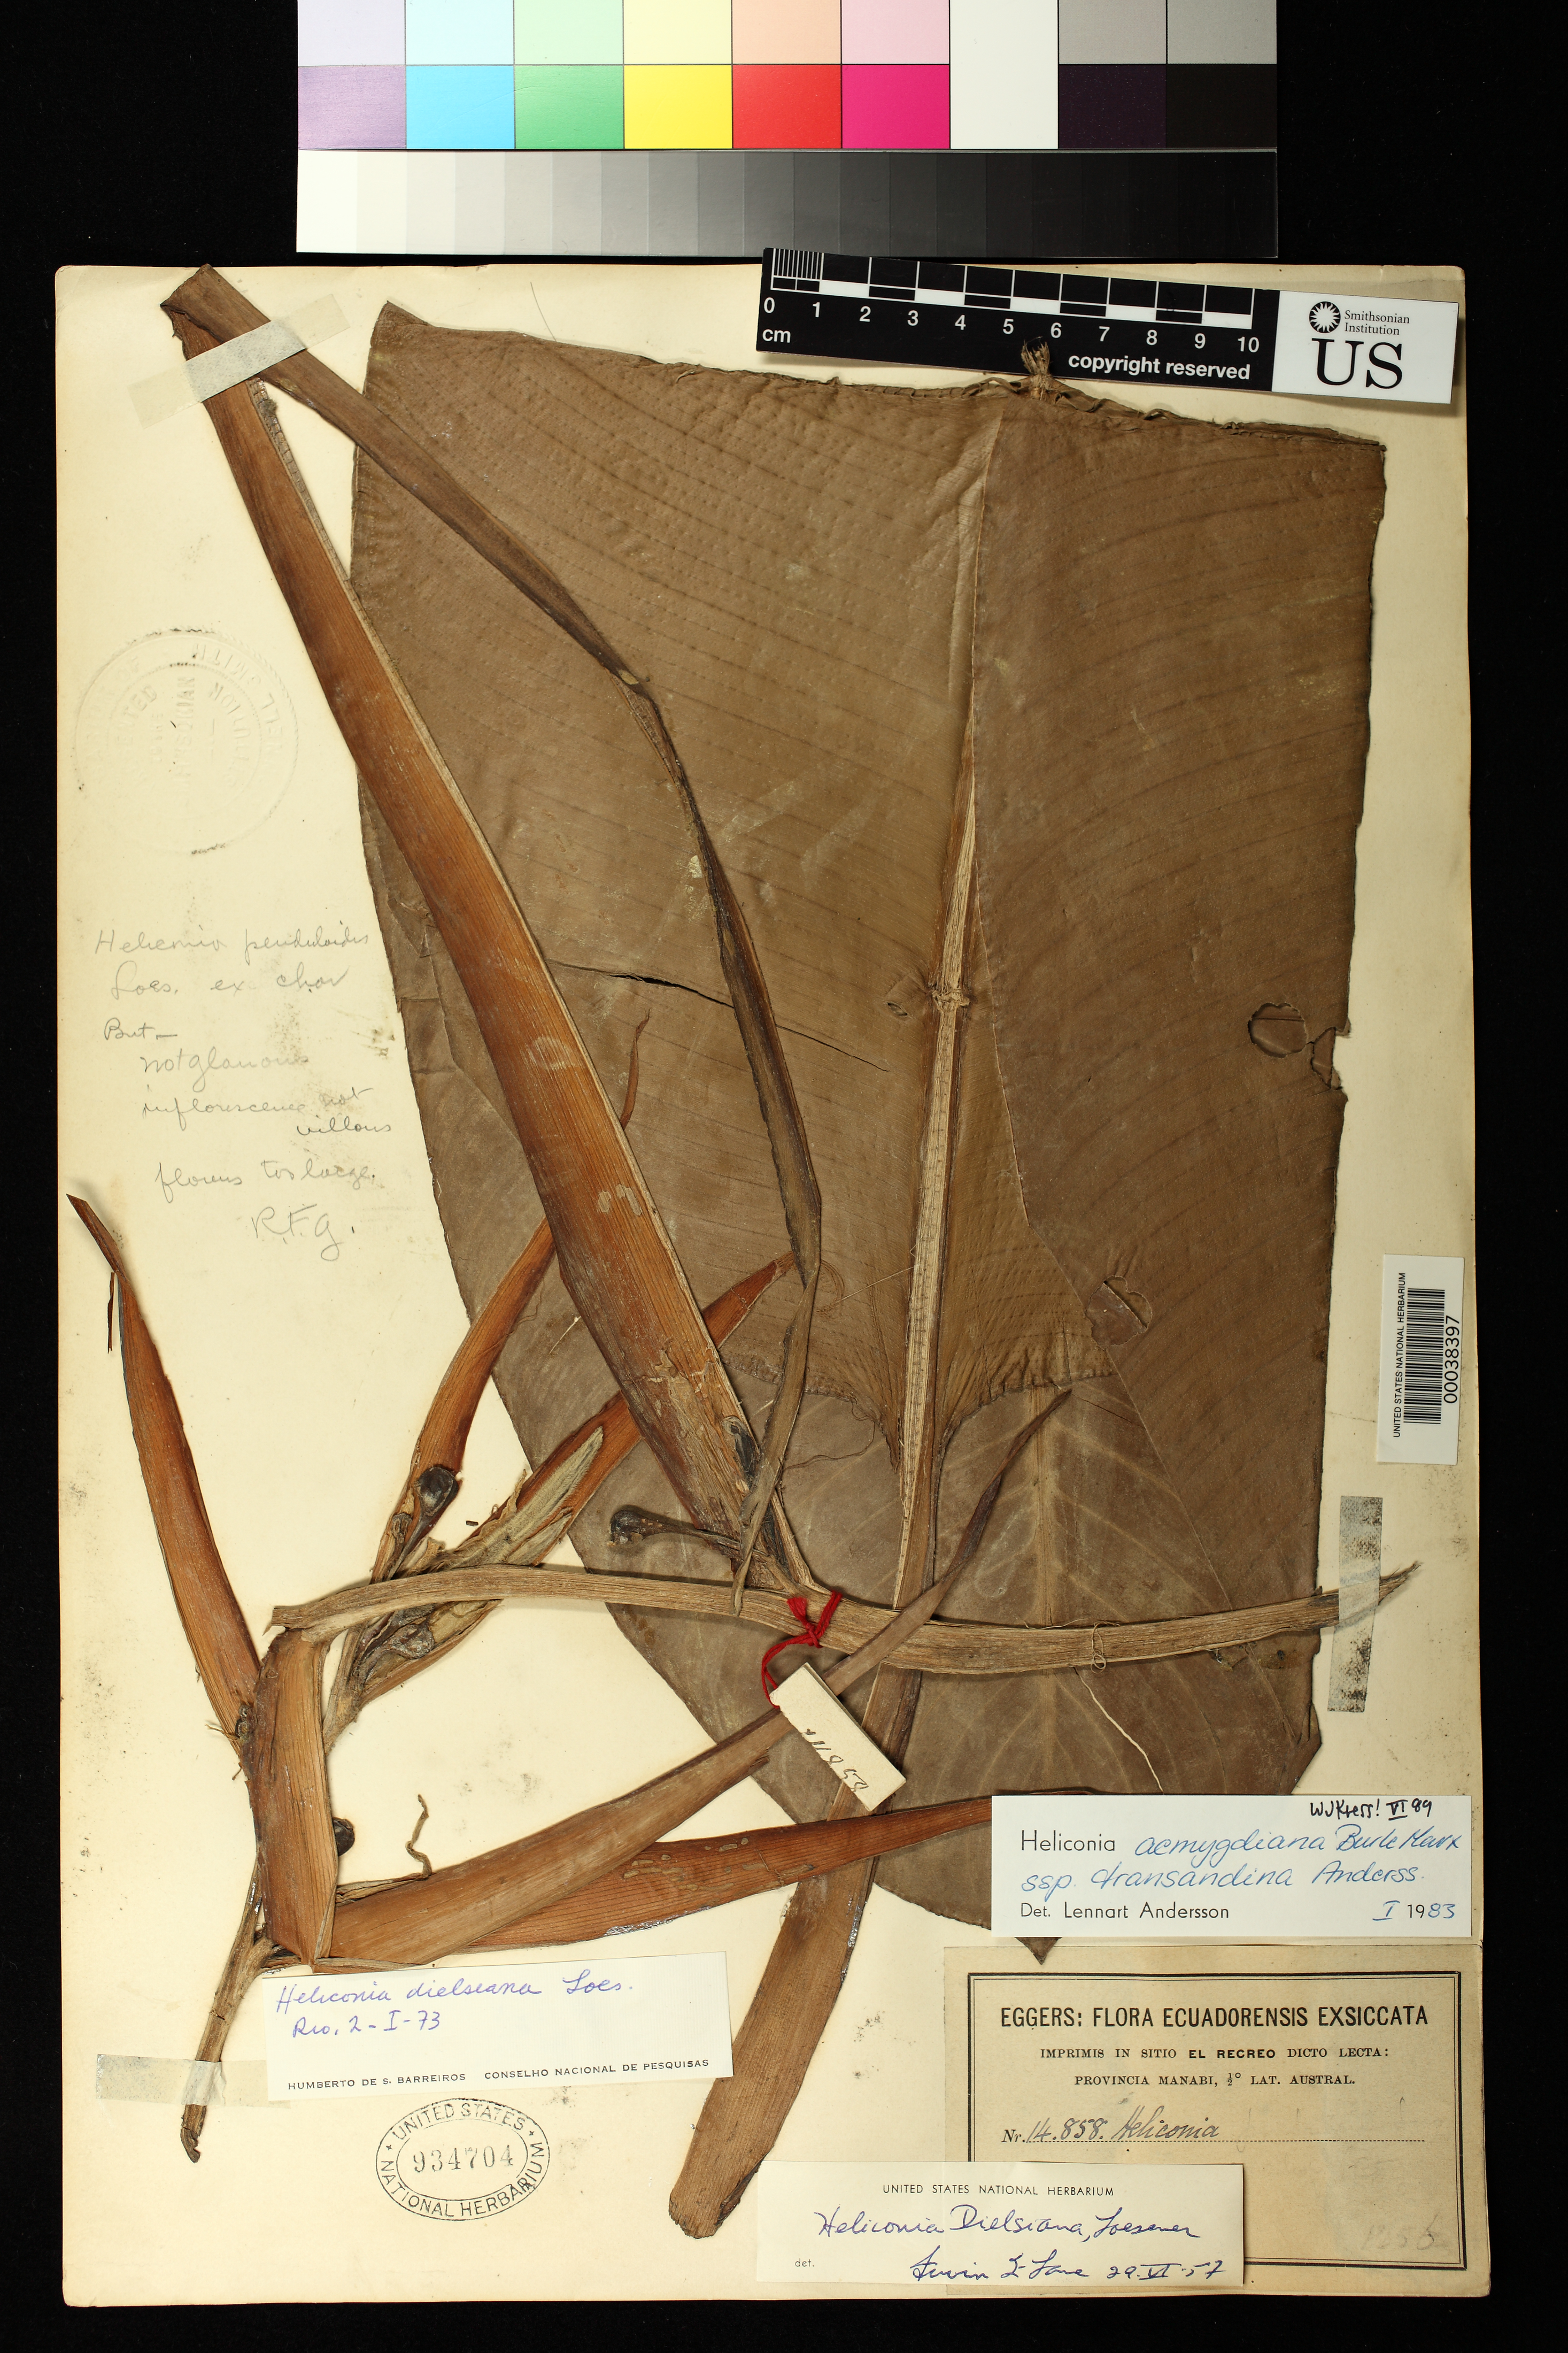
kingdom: Plantae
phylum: Tracheophyta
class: Liliopsida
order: Zingiberales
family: Heliconiaceae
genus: Heliconia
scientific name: Heliconia aemygdiana subsp. transandina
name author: L. Andersson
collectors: H. F. A. von Eggers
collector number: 14858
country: Ecuador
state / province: Manabí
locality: El recreo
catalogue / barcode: US 934704